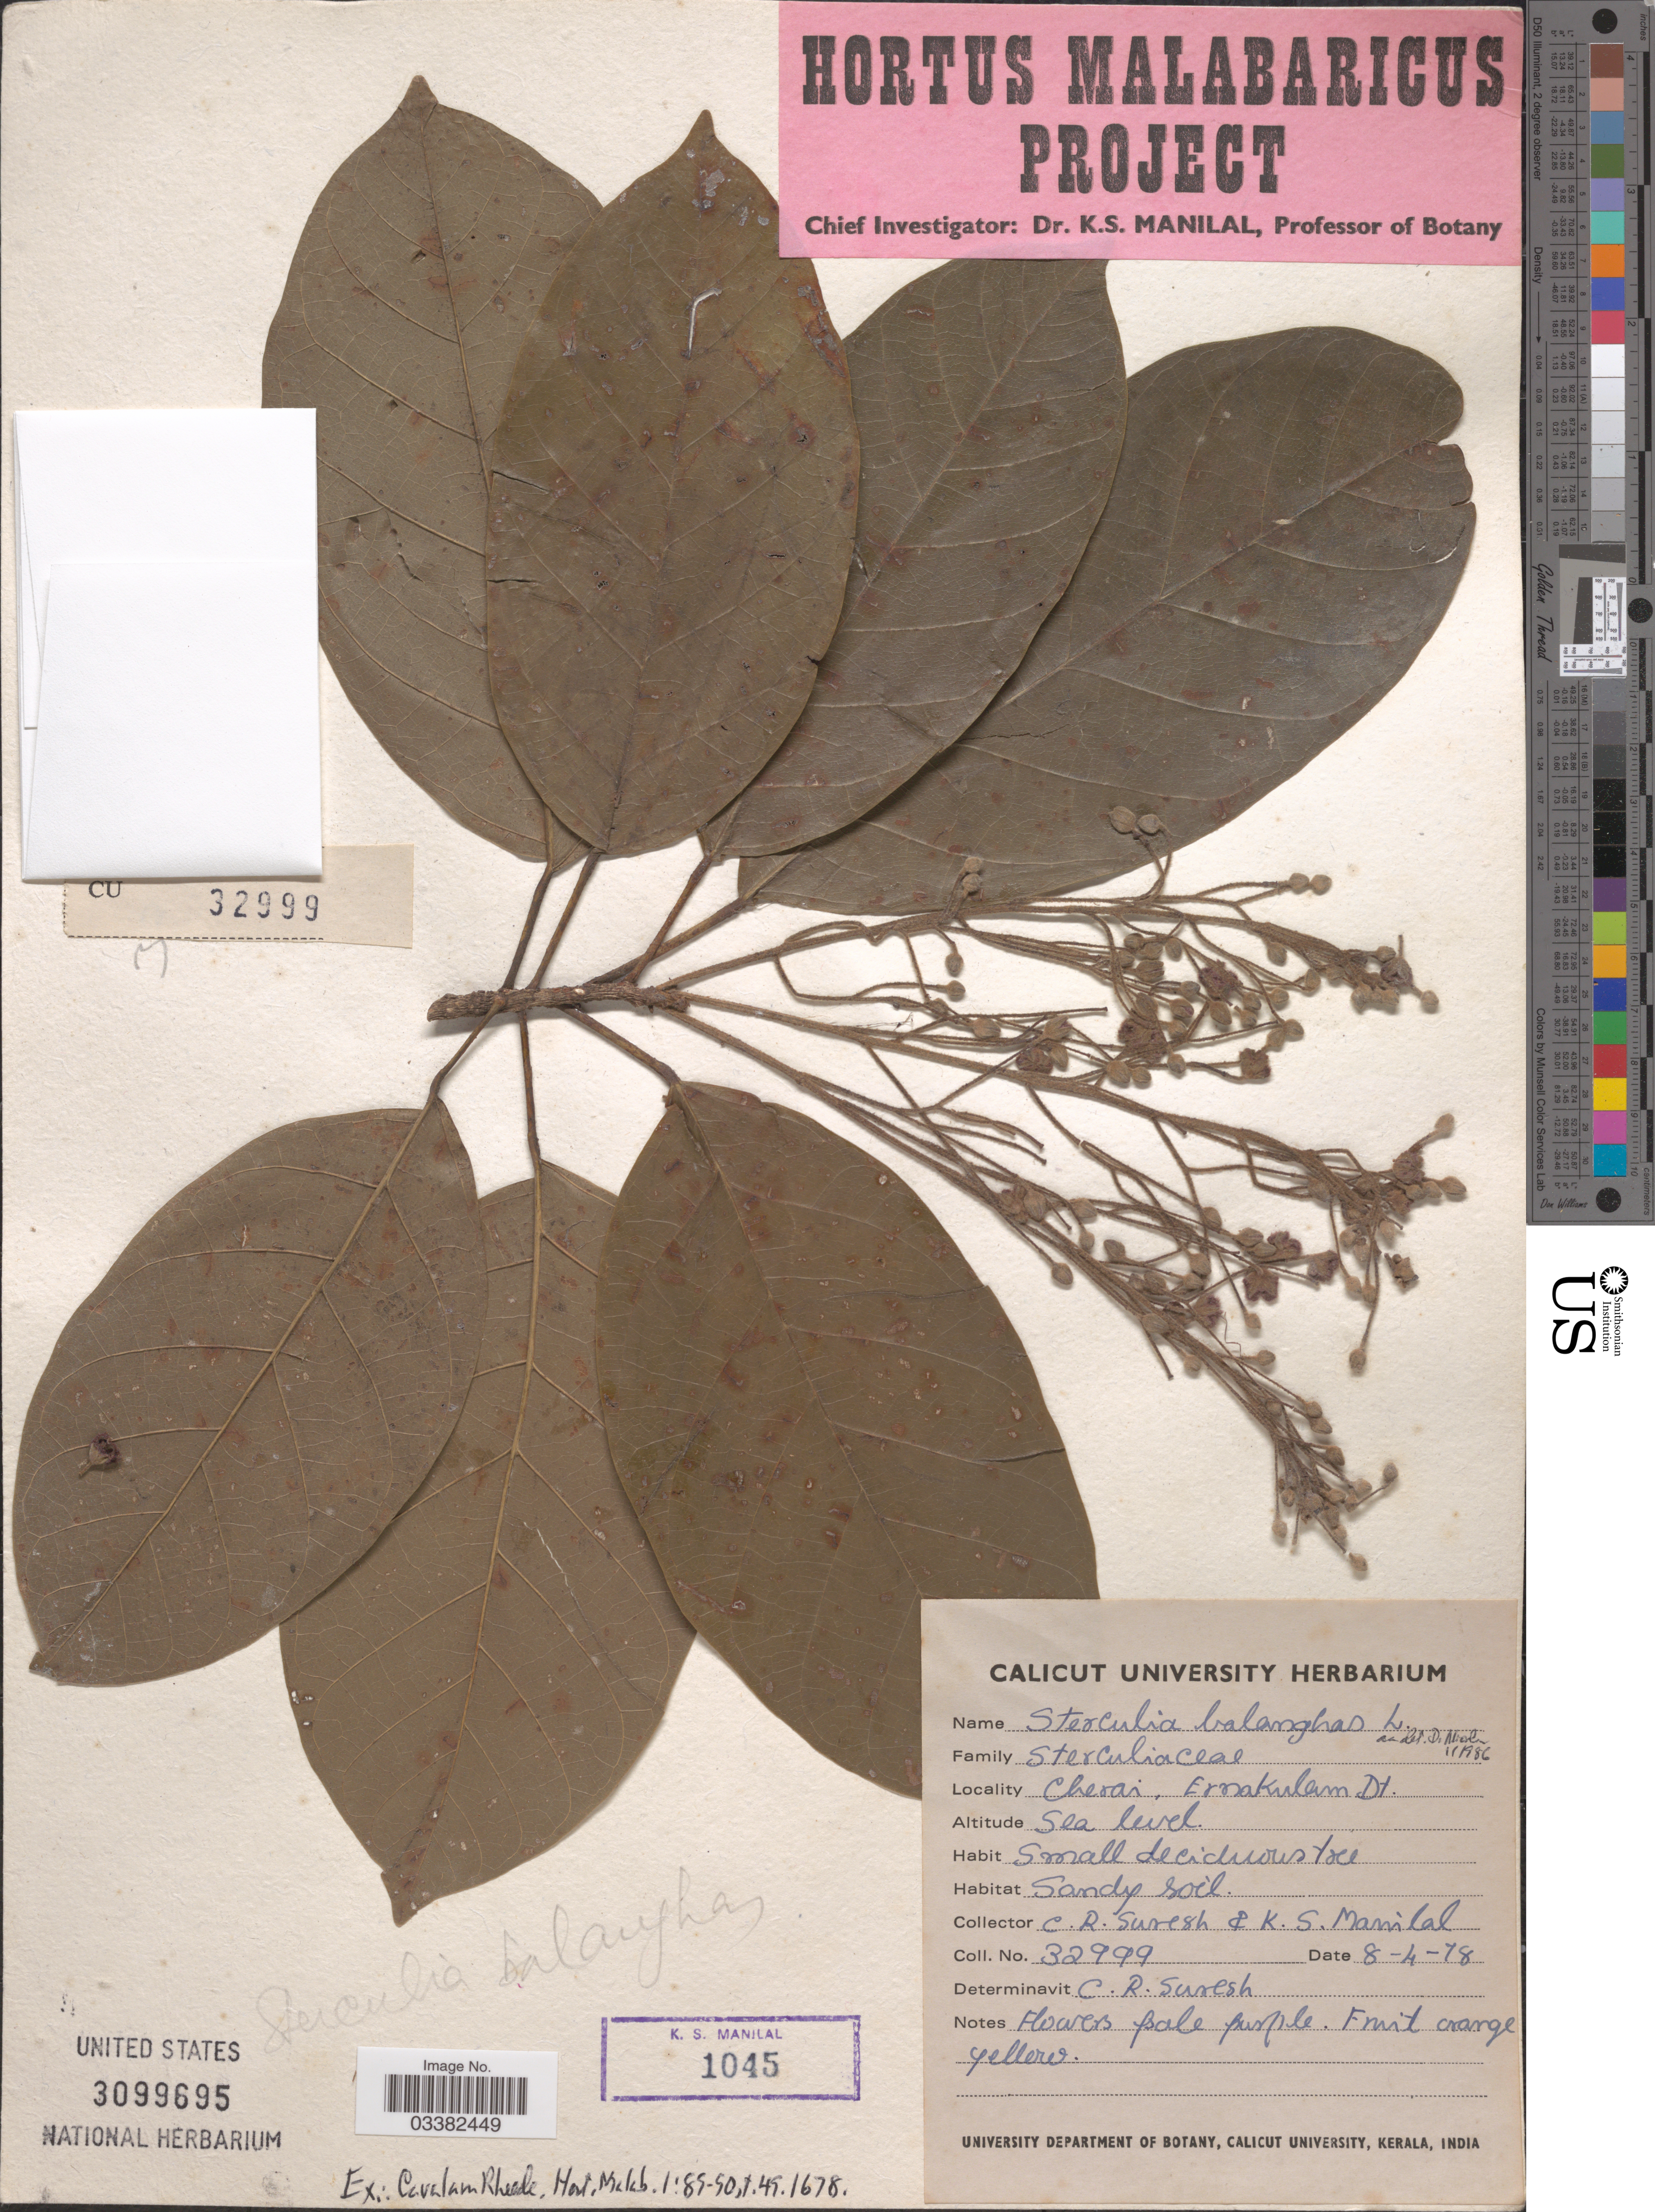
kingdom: Plantae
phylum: Tracheophyta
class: Magnoliopsida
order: Malvales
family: Malvaceae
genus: Sterculia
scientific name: Sterculia balanghas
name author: L.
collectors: C. Suresh & K. Manilal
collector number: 32999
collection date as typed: Transcribed d/m/y: 8/4/78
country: India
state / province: Kerala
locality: Cherai, Ernakulam Dt.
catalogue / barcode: US 3099695